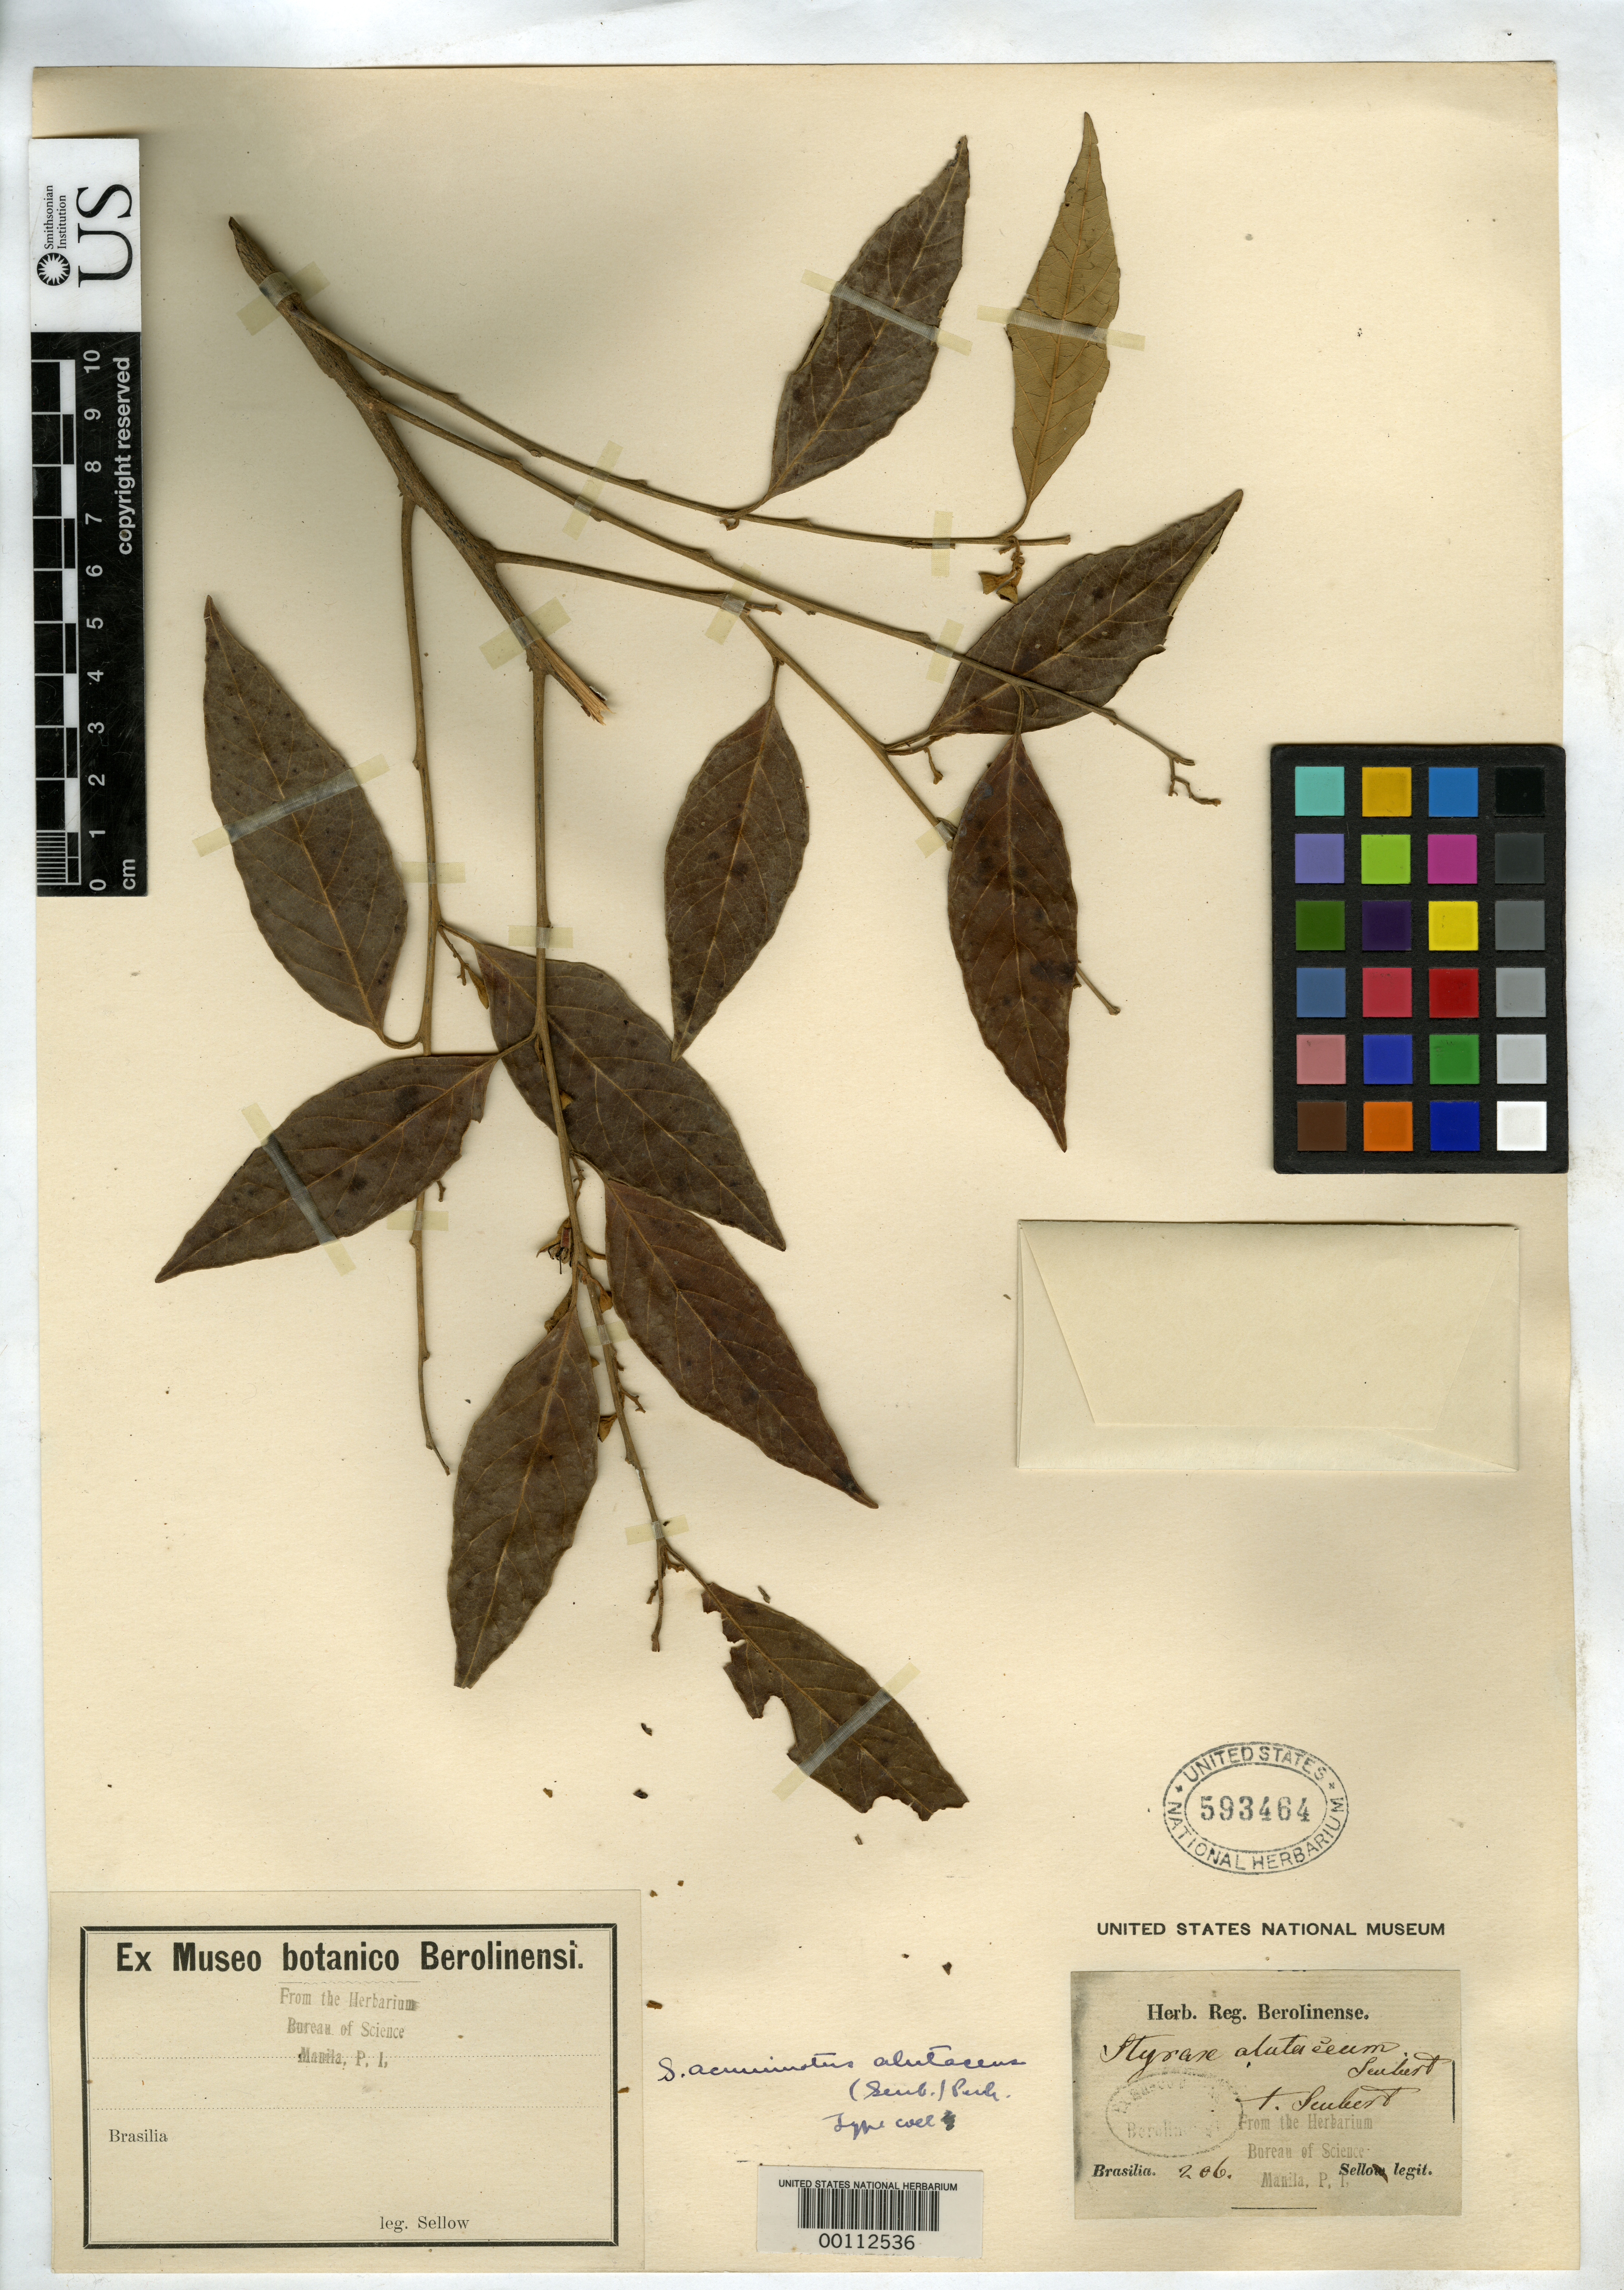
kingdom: Plantae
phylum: Tracheophyta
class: Magnoliopsida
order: Ericales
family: Styracaceae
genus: Styrax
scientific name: Styrax alutaceus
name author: Seub. in Mart.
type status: Isotype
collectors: F. Sellow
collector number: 206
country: Brazil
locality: Austro-Orientali.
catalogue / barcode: US 593464